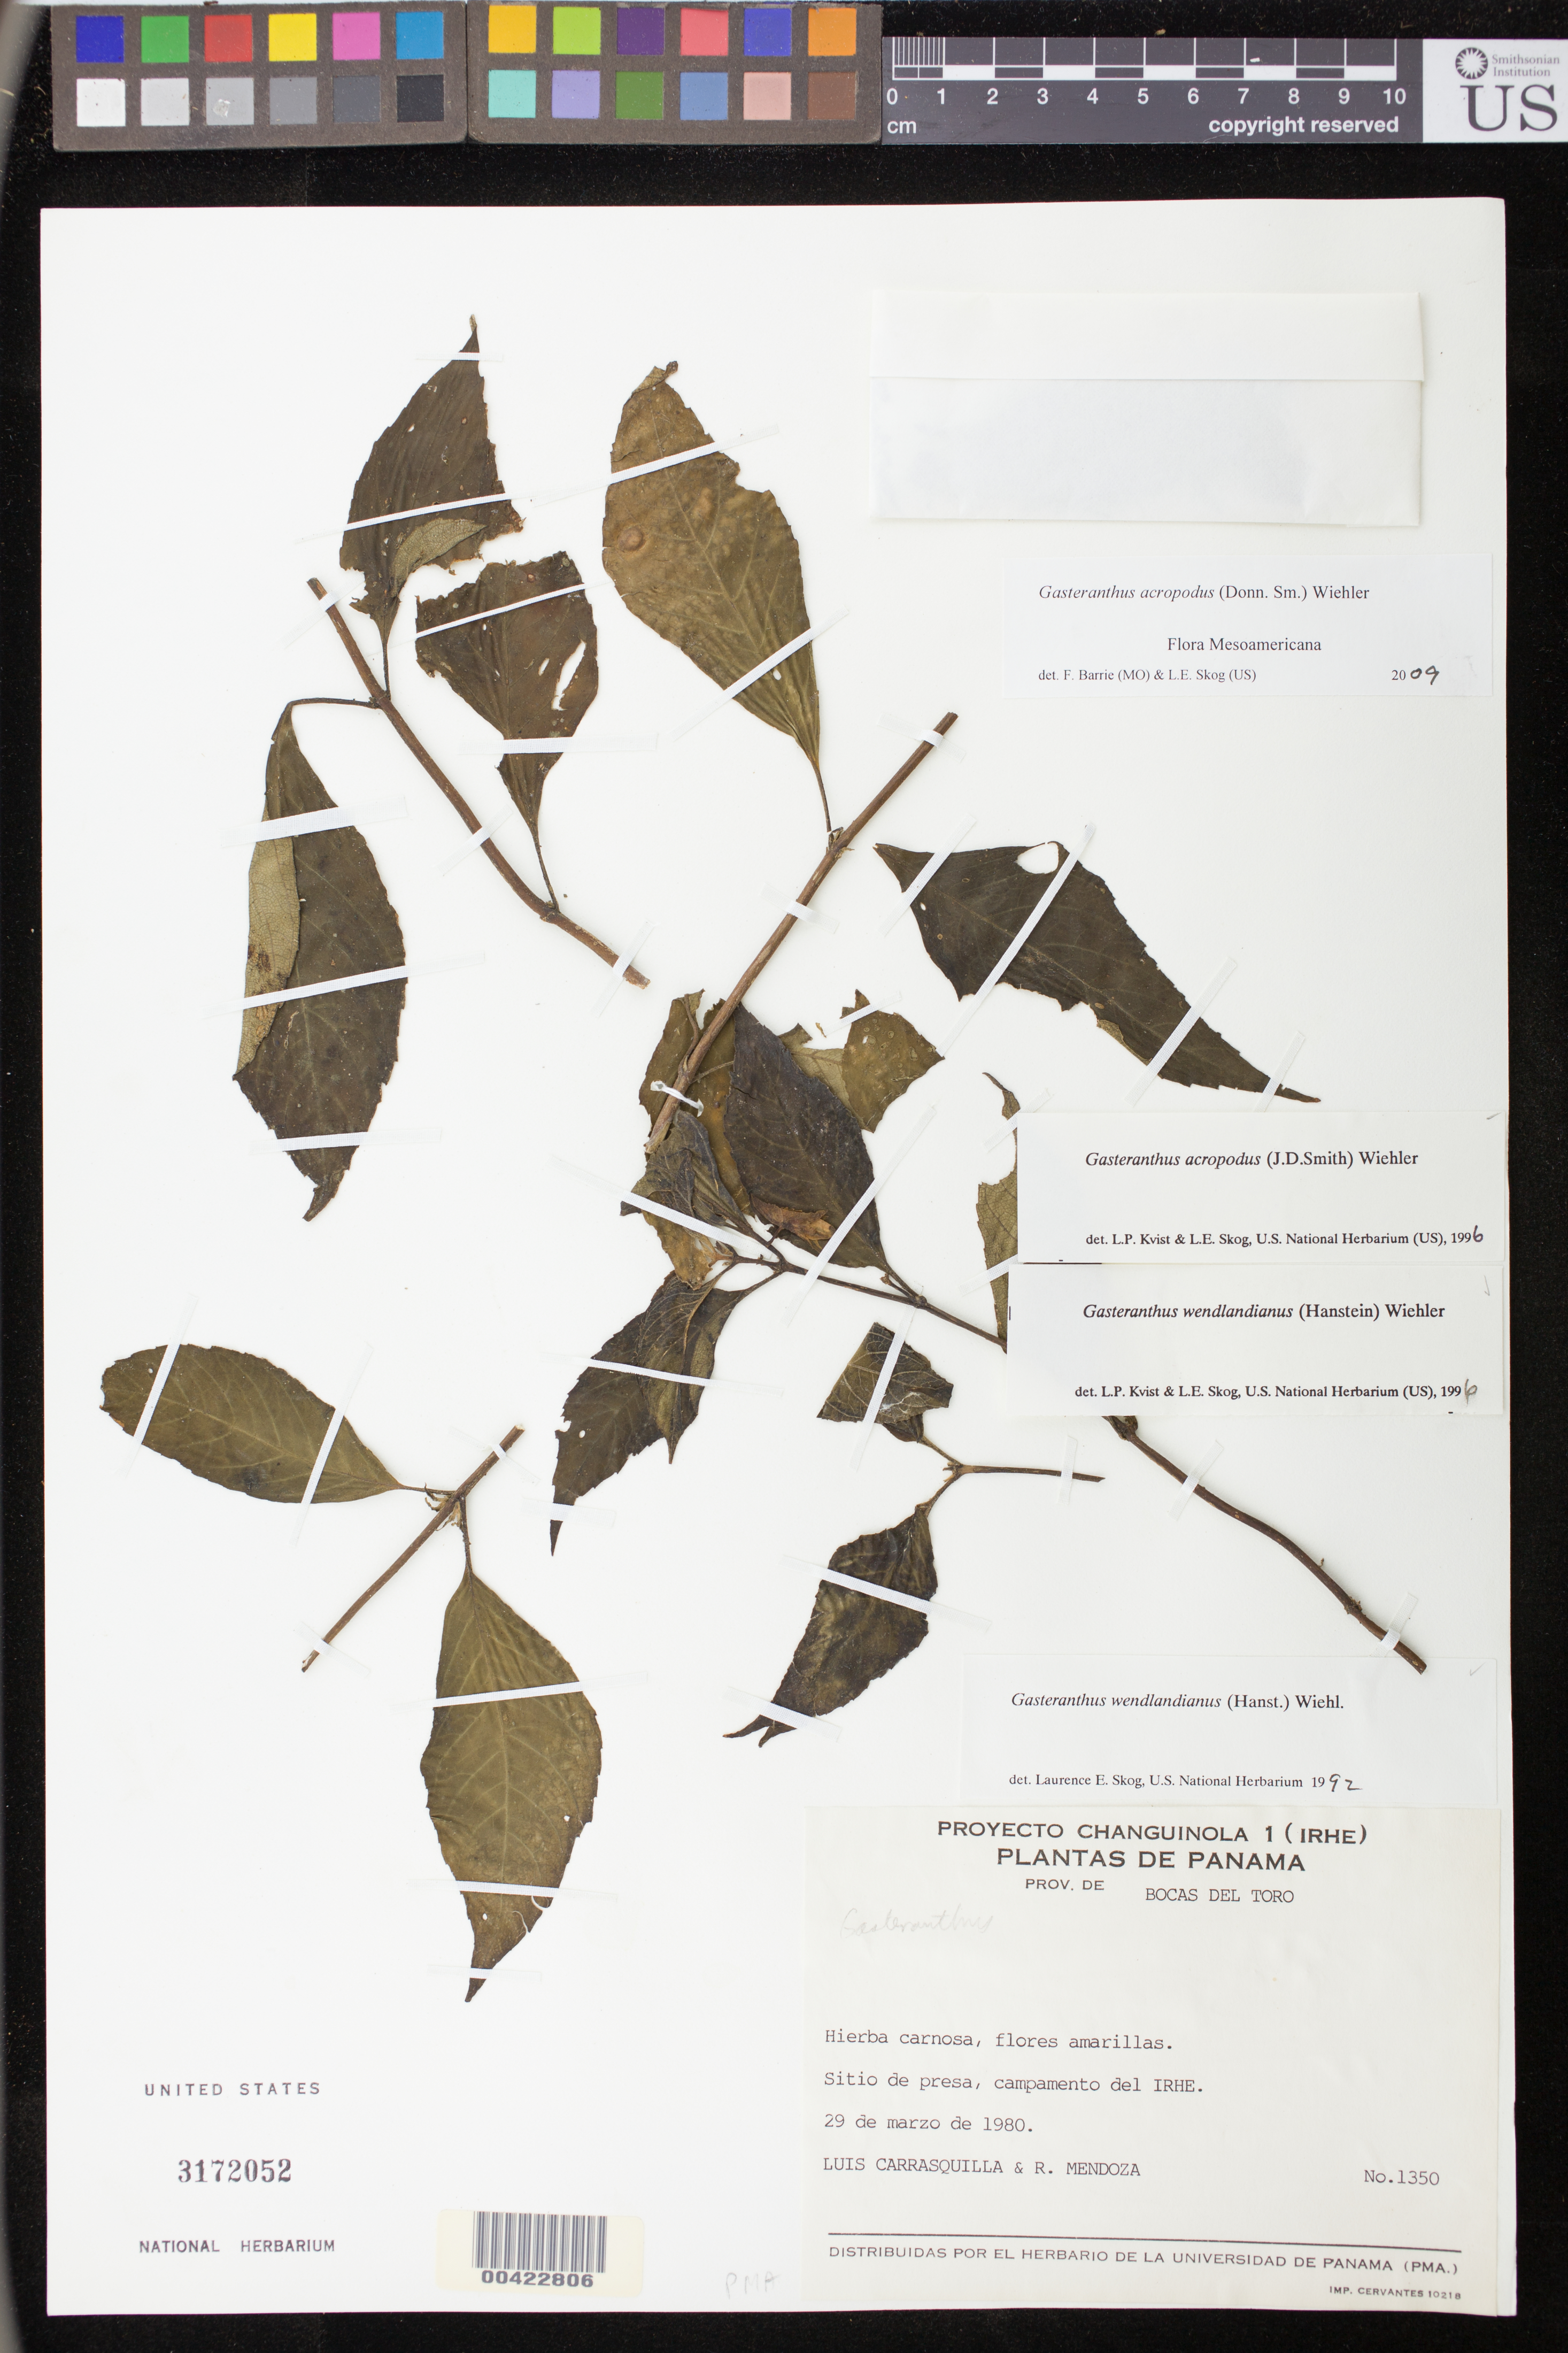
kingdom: Plantae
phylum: Tracheophyta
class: Magnoliopsida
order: Lamiales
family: Gesneriaceae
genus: Gasteranthus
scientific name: Gasteranthus acropodus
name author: (Donn. Sm.) Wiehler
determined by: Skog, Laurence E.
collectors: L. Carrasquilla & R. Mendoza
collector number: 1350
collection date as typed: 29 Mar 1980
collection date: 1980-03-29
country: Panama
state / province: Bocas del Toro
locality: Sitio de presa, campamento del IRHE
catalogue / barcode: US 3172052